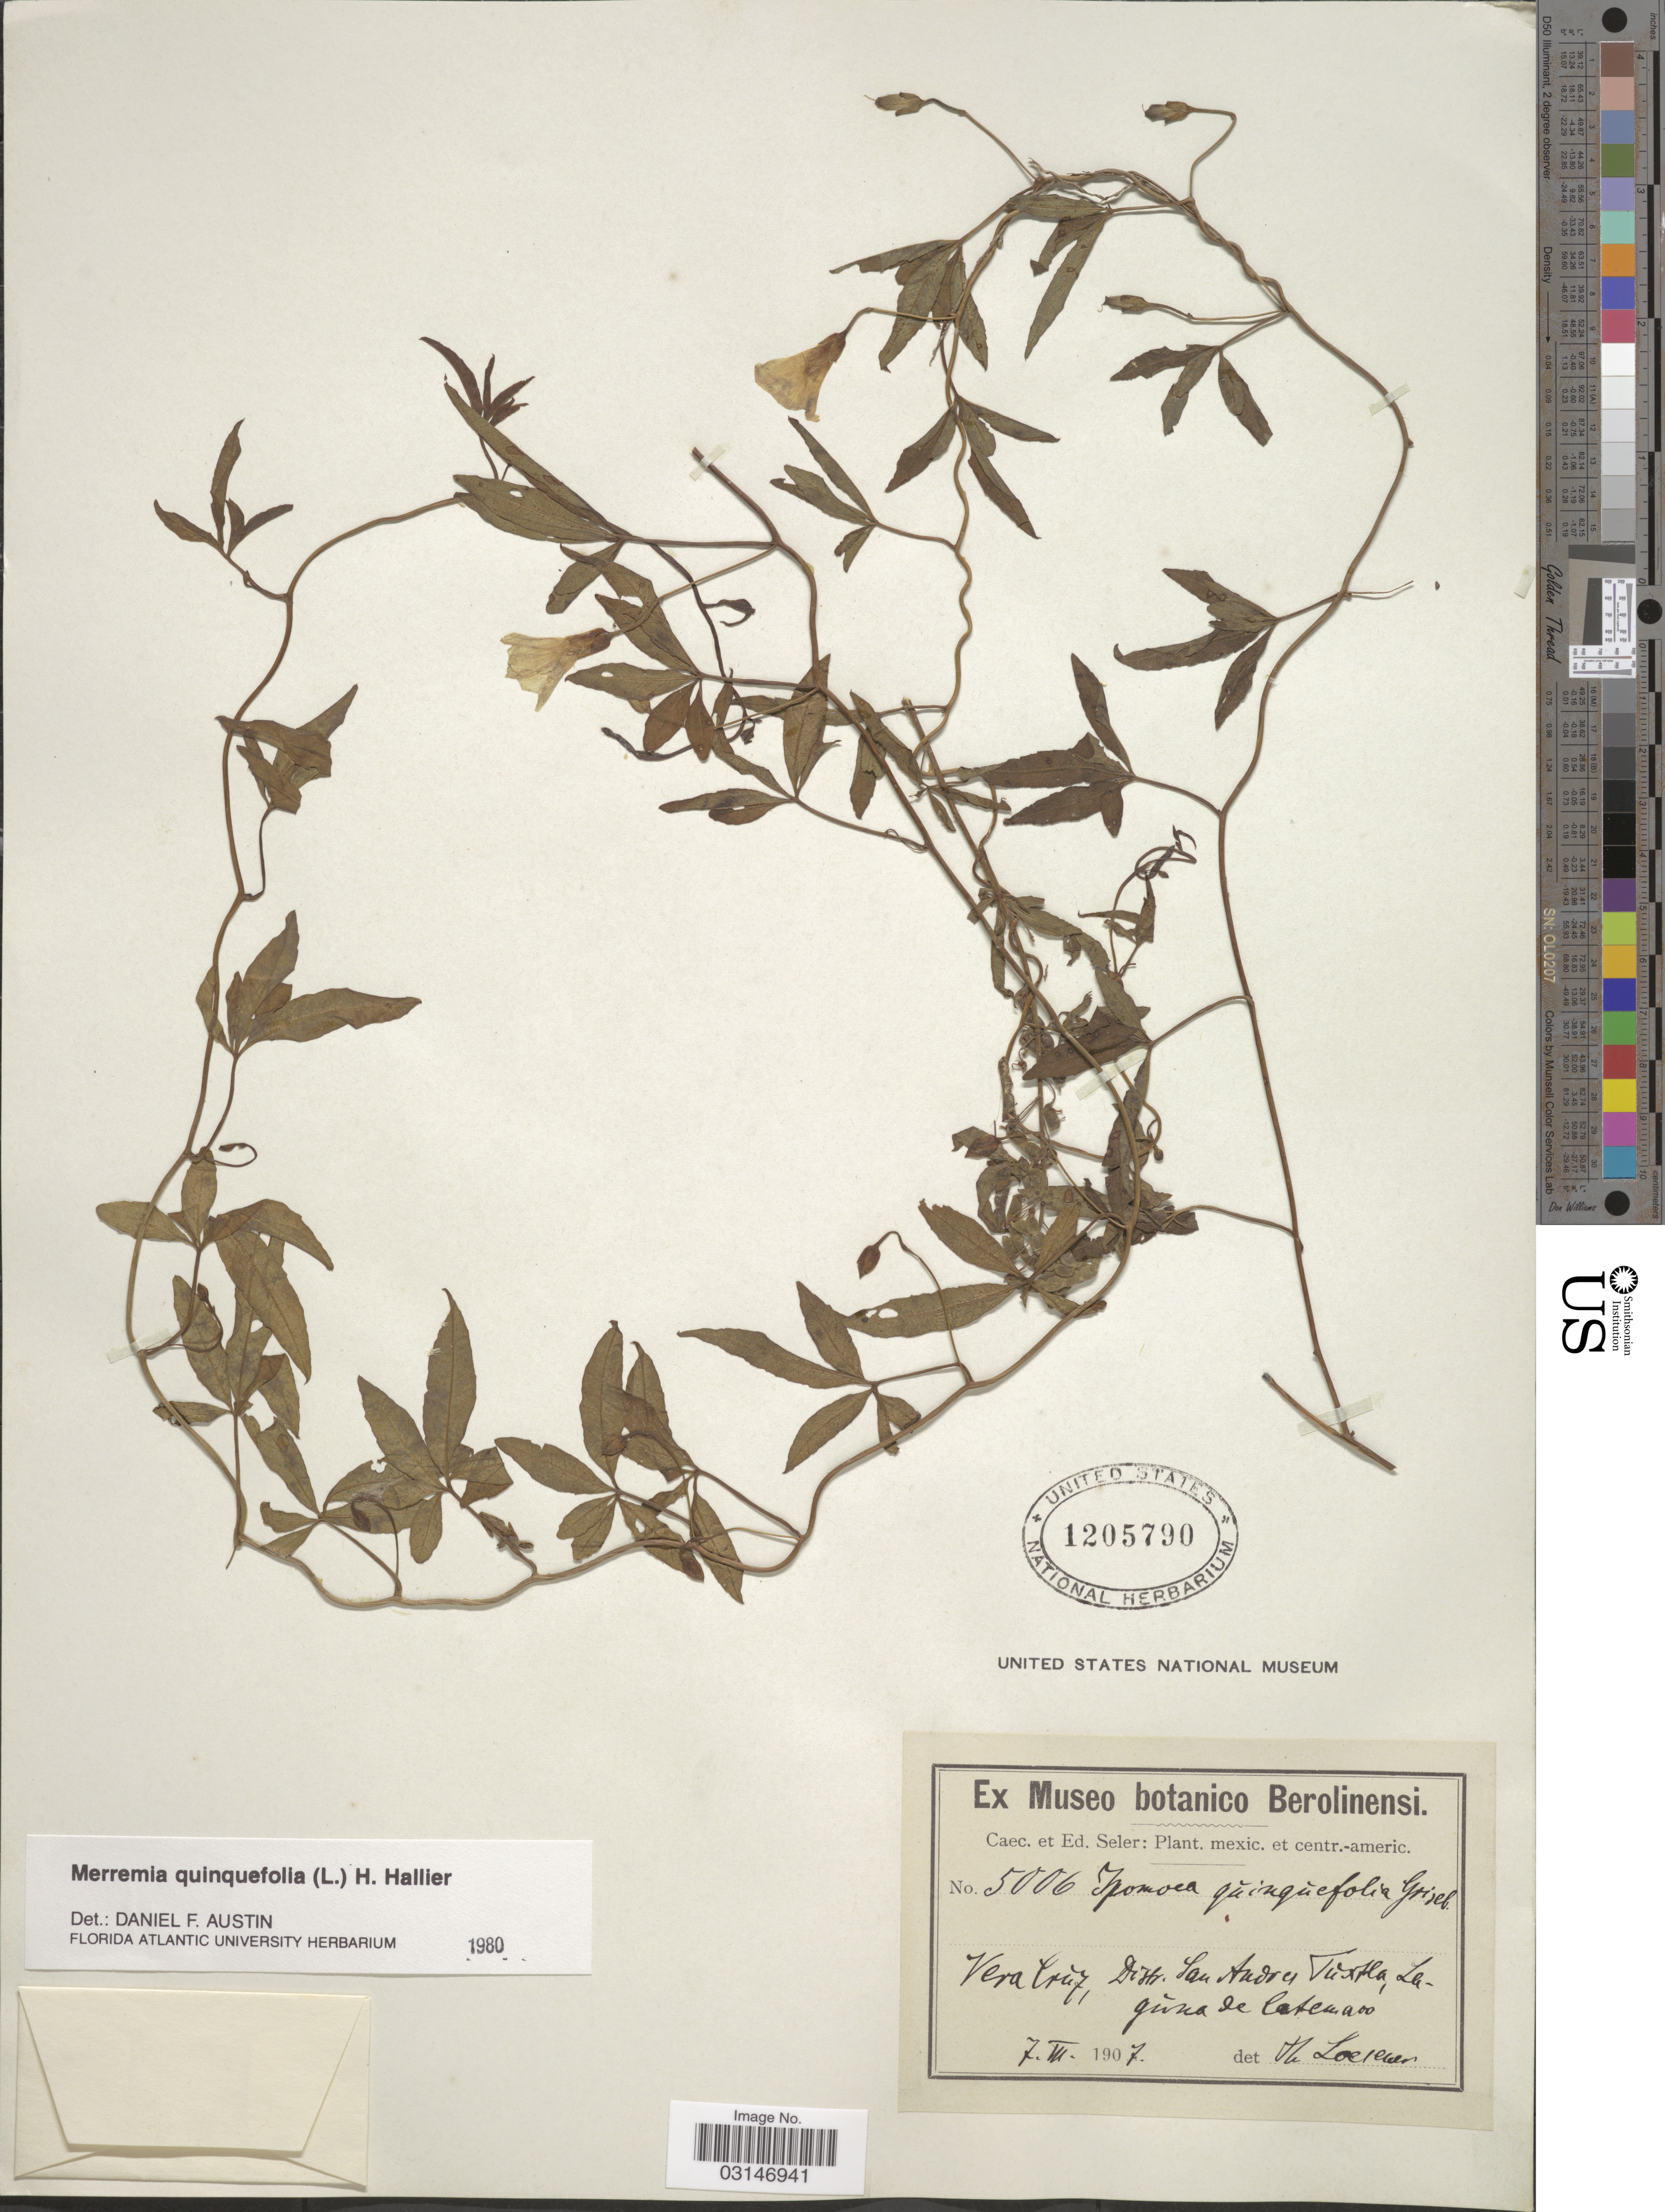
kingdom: Plantae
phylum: Tracheophyta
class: Magnoliopsida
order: Solanales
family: Convolvulaceae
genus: Distimake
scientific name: Distimake quinquefolius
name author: (L.) A. R. Simões & Staples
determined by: Strong, Mark T., (BOT), Smithsonian Institution - National Museum of Natural History (UNITED STATES)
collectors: ex Caec. et Ed Seler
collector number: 5006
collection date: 1907-11-07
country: Mexico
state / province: Veracruz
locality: Vera Cruz, Distr. San Andre, Tuxtla, Laguna de Catemaco.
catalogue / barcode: US 1205790